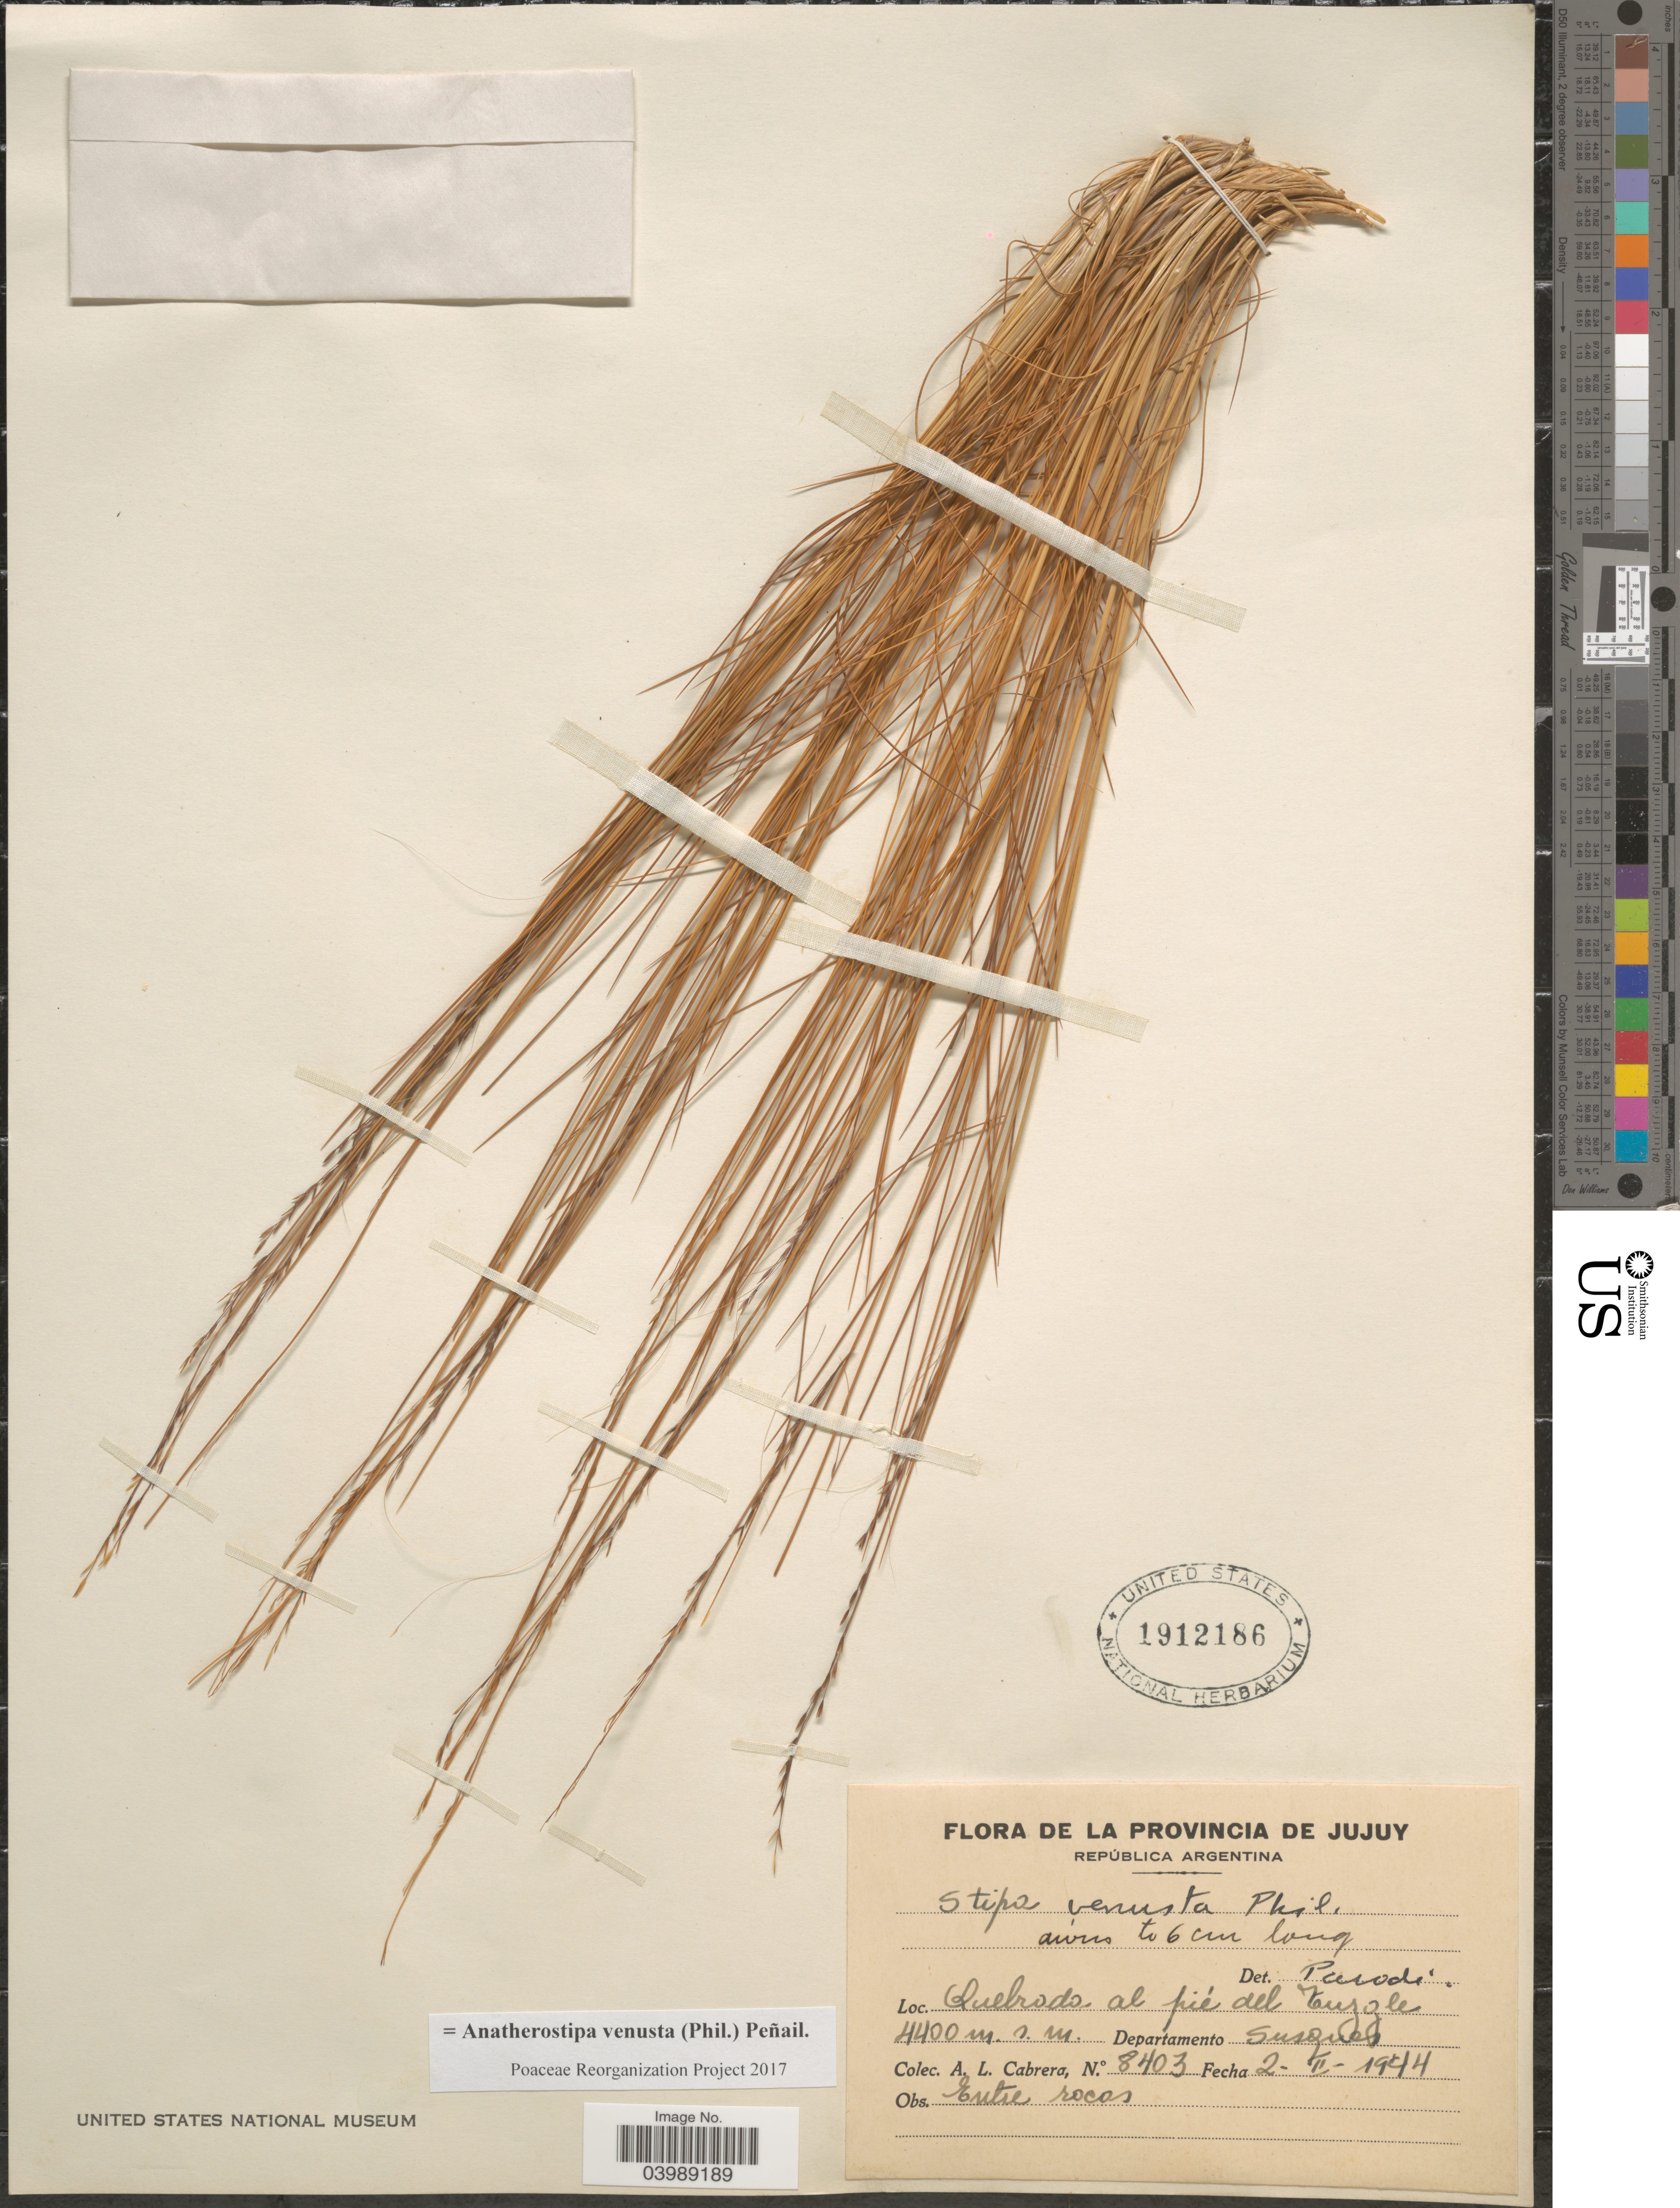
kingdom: Plantae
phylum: Tracheophyta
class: Liliopsida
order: Poales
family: Poaceae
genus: Anatherostipa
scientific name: Anatherostipa venusta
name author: (Phil.) Peñail.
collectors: A. L. Cabrera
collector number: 8403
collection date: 1944-02-02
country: Argentina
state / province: Jujuy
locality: La Provincia de Jujuy. Quebrada al pié del Tuzgle. Departamento Susques.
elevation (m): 4400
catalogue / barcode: US 1912186